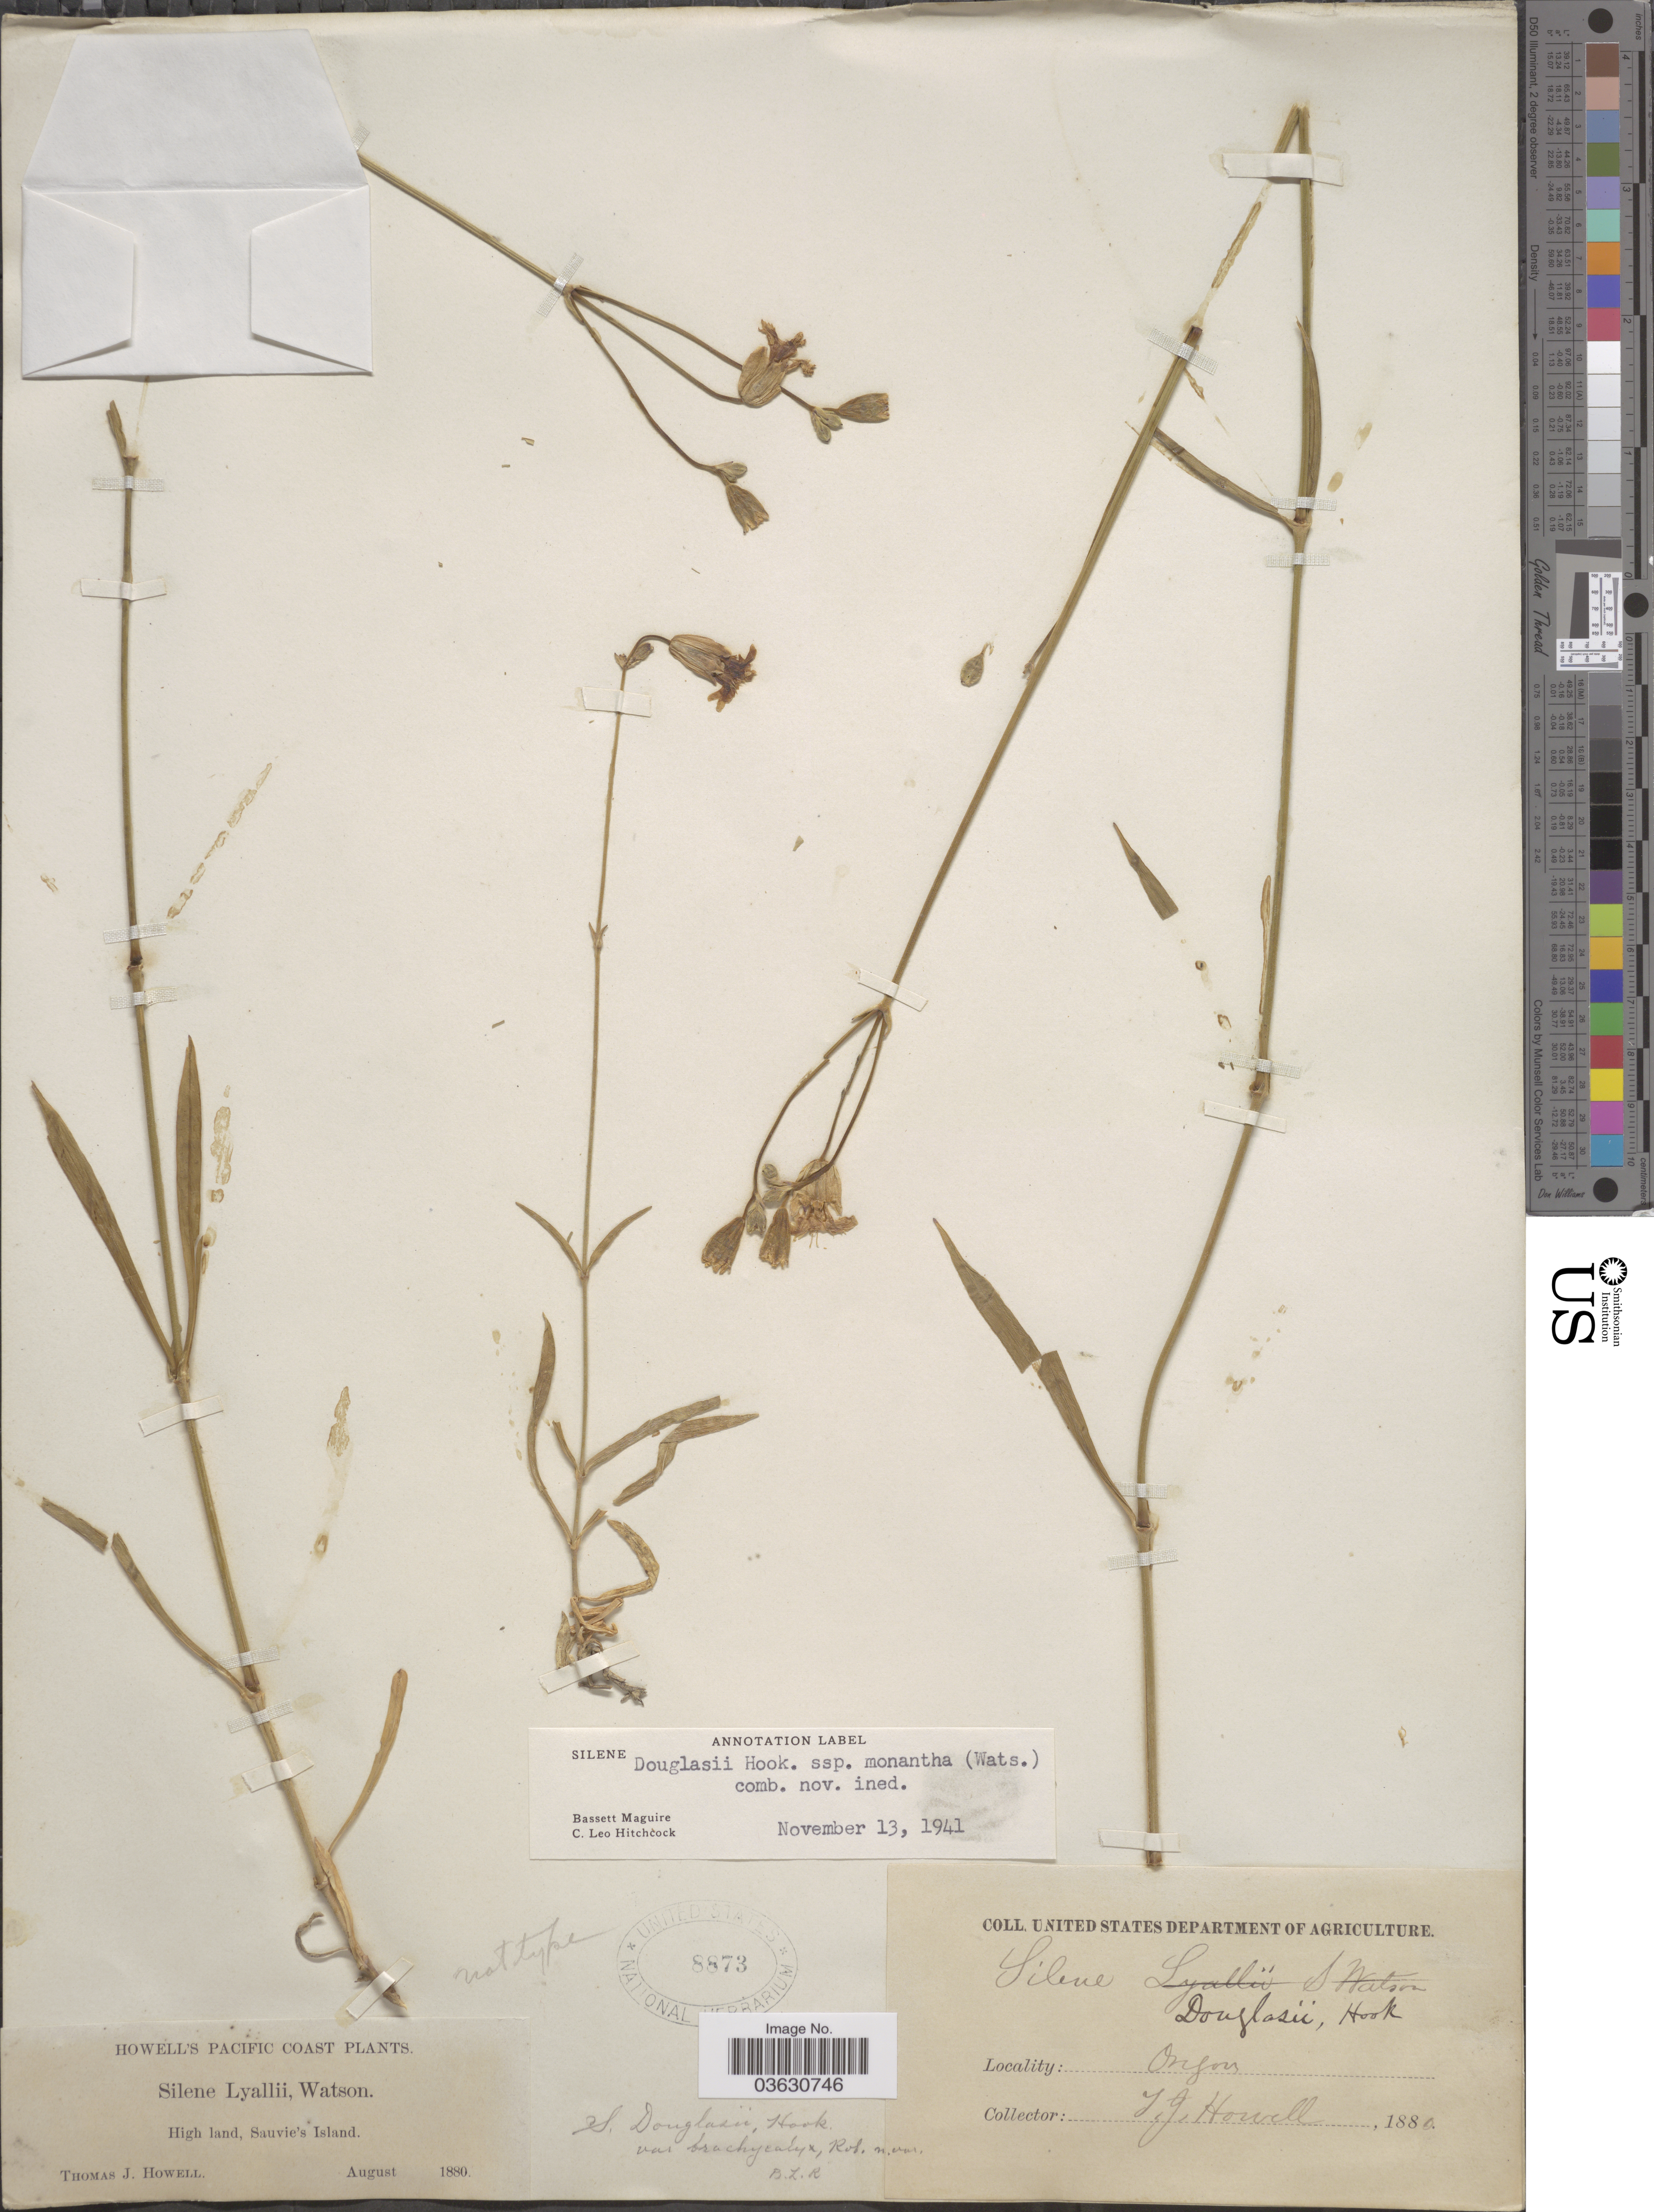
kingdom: Plantae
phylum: Tracheophyta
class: Magnoliopsida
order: Caryophyllales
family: Caryophyllaceae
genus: Silene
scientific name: Silene douglasii subsp. monantha (S. Watson) C.L. Hitchc. & Maguire comb. nov. ined.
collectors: T. J. Howell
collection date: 1880-08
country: United States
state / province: Oregon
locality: Pacific Coast. High land, Sauvie's Island.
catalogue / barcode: US 8873